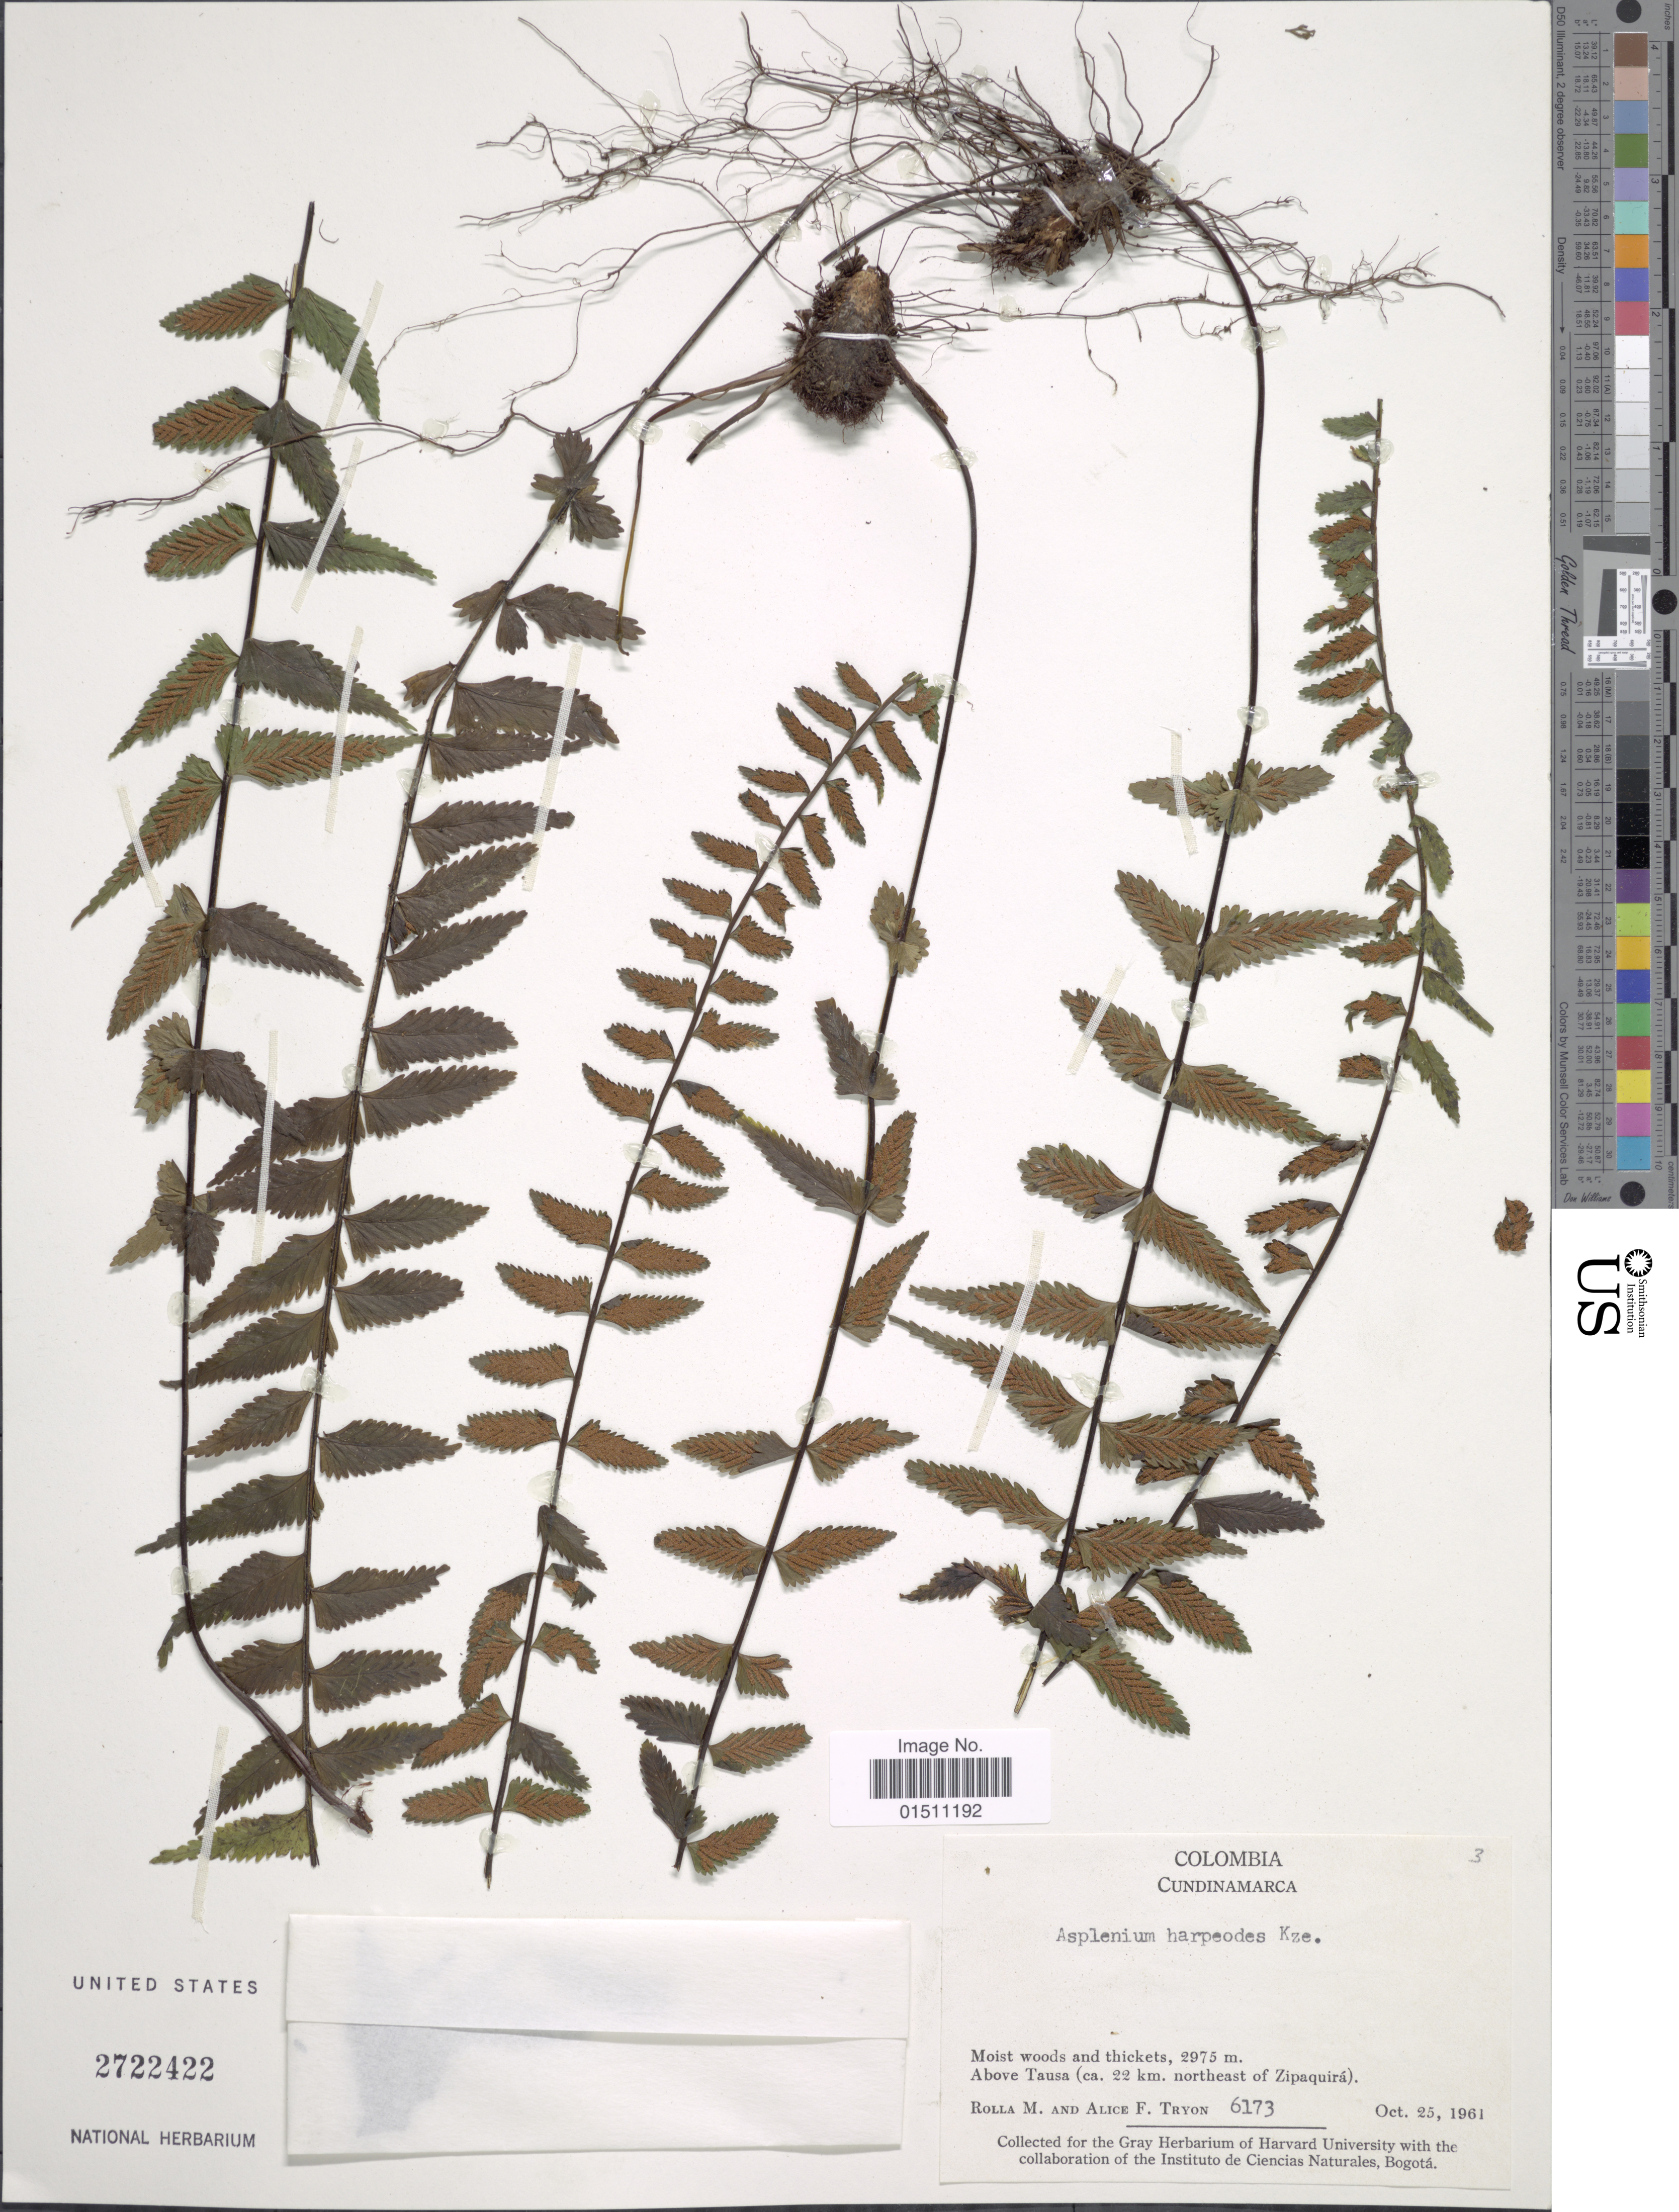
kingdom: Plantae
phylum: Tracheophyta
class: Polypodiopsida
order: Polypodiales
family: Aspleniaceae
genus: Asplenium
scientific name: Asplenium harpeodes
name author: Kunze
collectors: R. M. Tryon & A. F. Tryon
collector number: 6173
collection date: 1961-10-25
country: Colombia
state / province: Cundinamarca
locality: Colombia, above Tausa (ca. 22 km. northeast of Zipaquirá).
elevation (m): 2975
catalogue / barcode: US 2722422